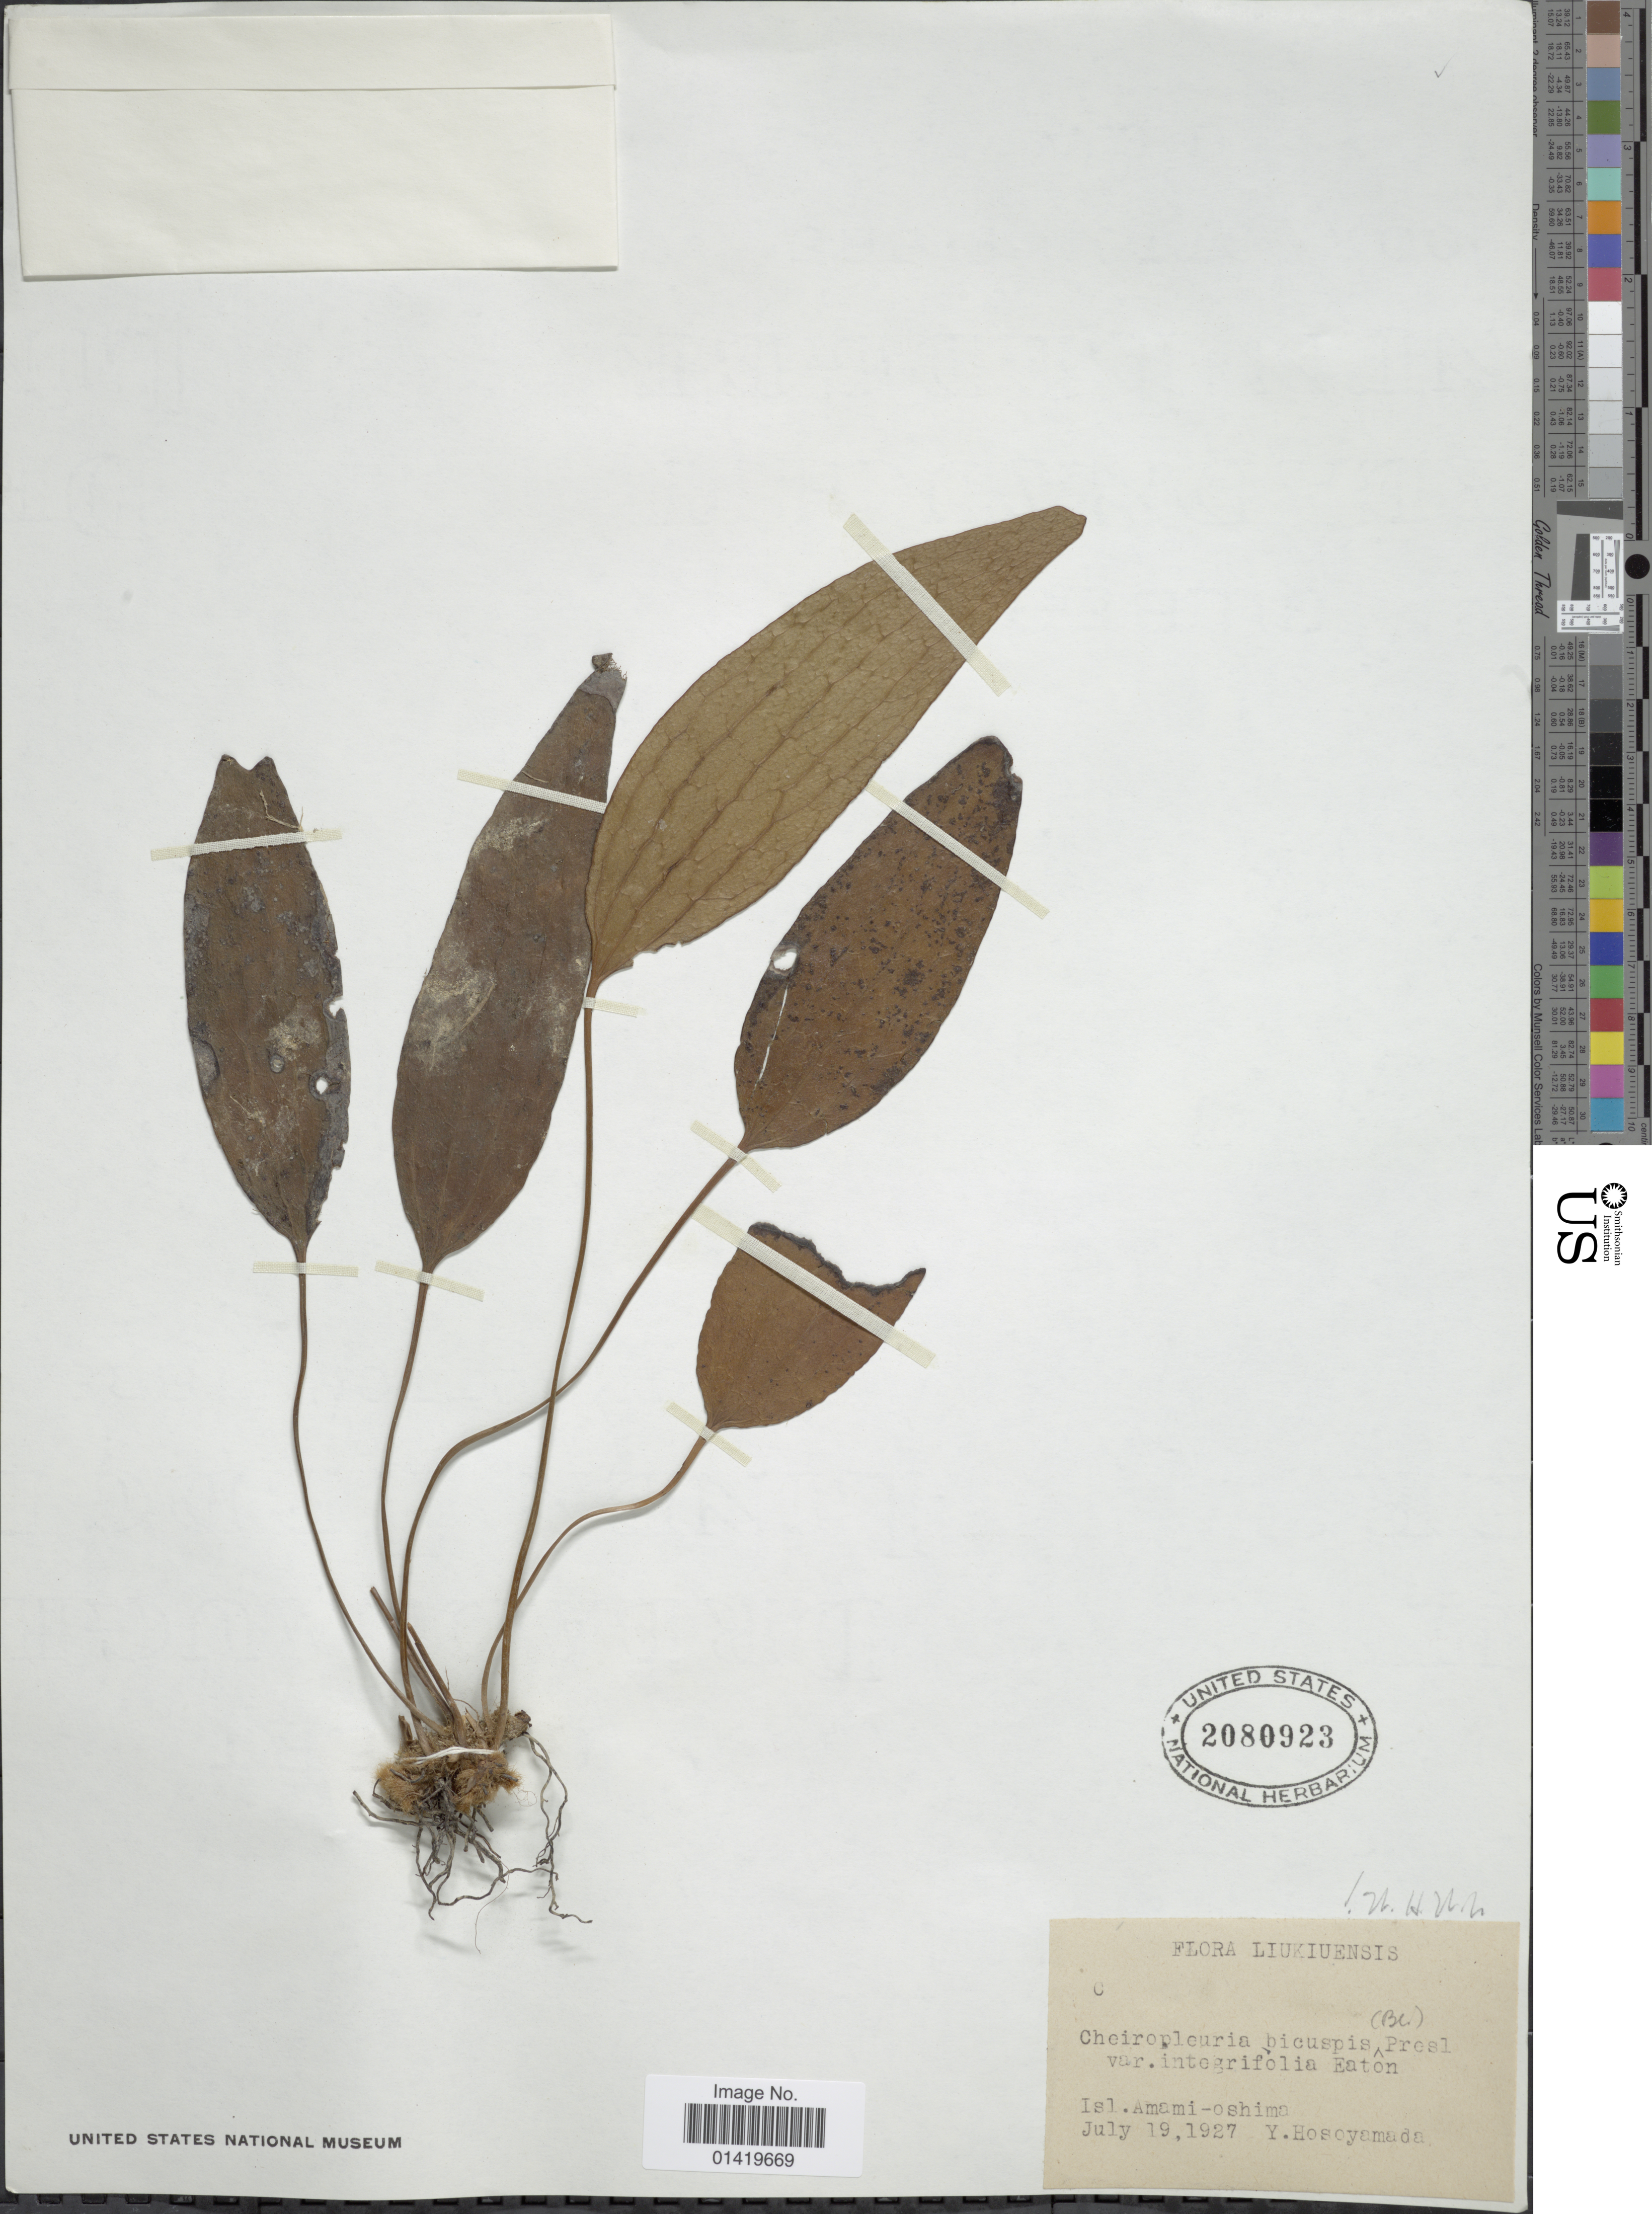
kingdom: Plantae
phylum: Tracheophyta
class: Polypodiopsida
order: Gleicheniales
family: Dipteridaceae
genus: Cheiropleuria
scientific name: Cheiropleuria bicuspis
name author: (Blume) C. Presl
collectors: Y. Hosoyamada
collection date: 1927-07-19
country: Japan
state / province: Kagosima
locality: Liukiuensis. Isl. Amami-oshima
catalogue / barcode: US 2080923